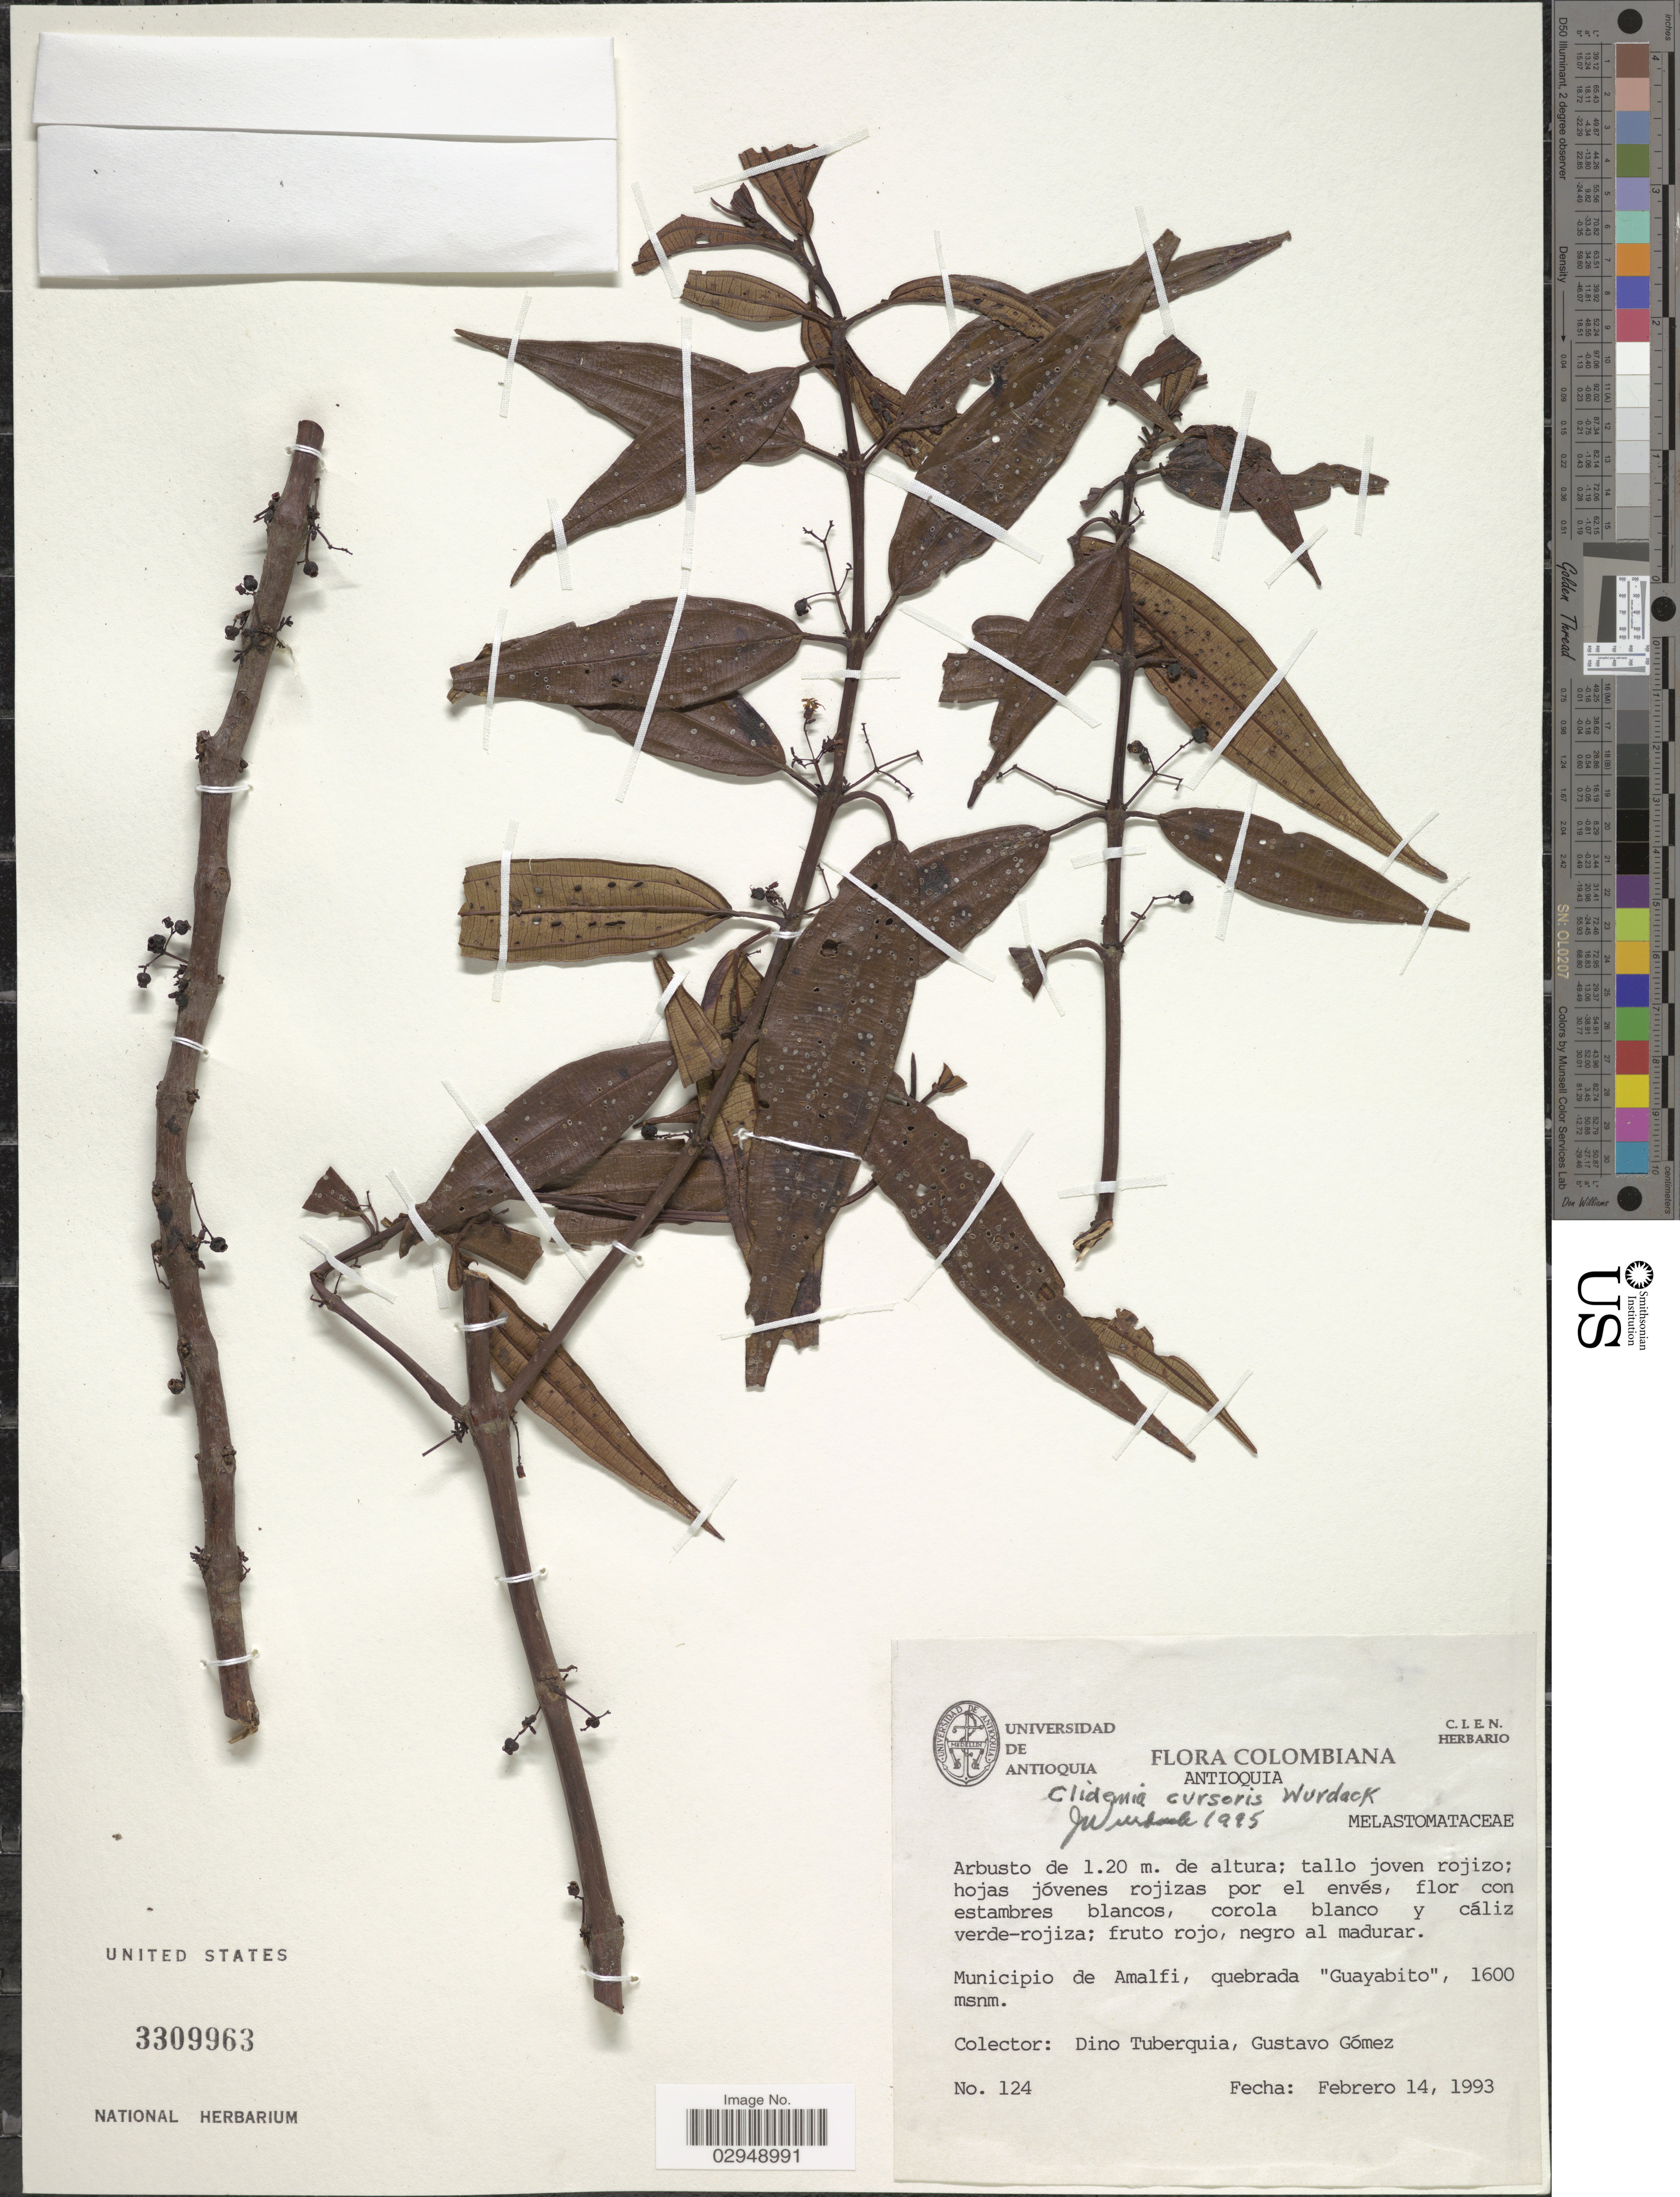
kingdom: Plantae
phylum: Tracheophyta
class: Magnoliopsida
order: Myrtales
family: Melastomataceae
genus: Clidemia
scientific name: Clidemia cursoris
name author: Wurdack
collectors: D. Tuberquia & G. Gomez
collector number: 124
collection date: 1993-02-14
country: Colombia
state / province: Antioquia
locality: Municipio de Amalfi, quebrada "Guayabito".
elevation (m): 1600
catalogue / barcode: US 3309963